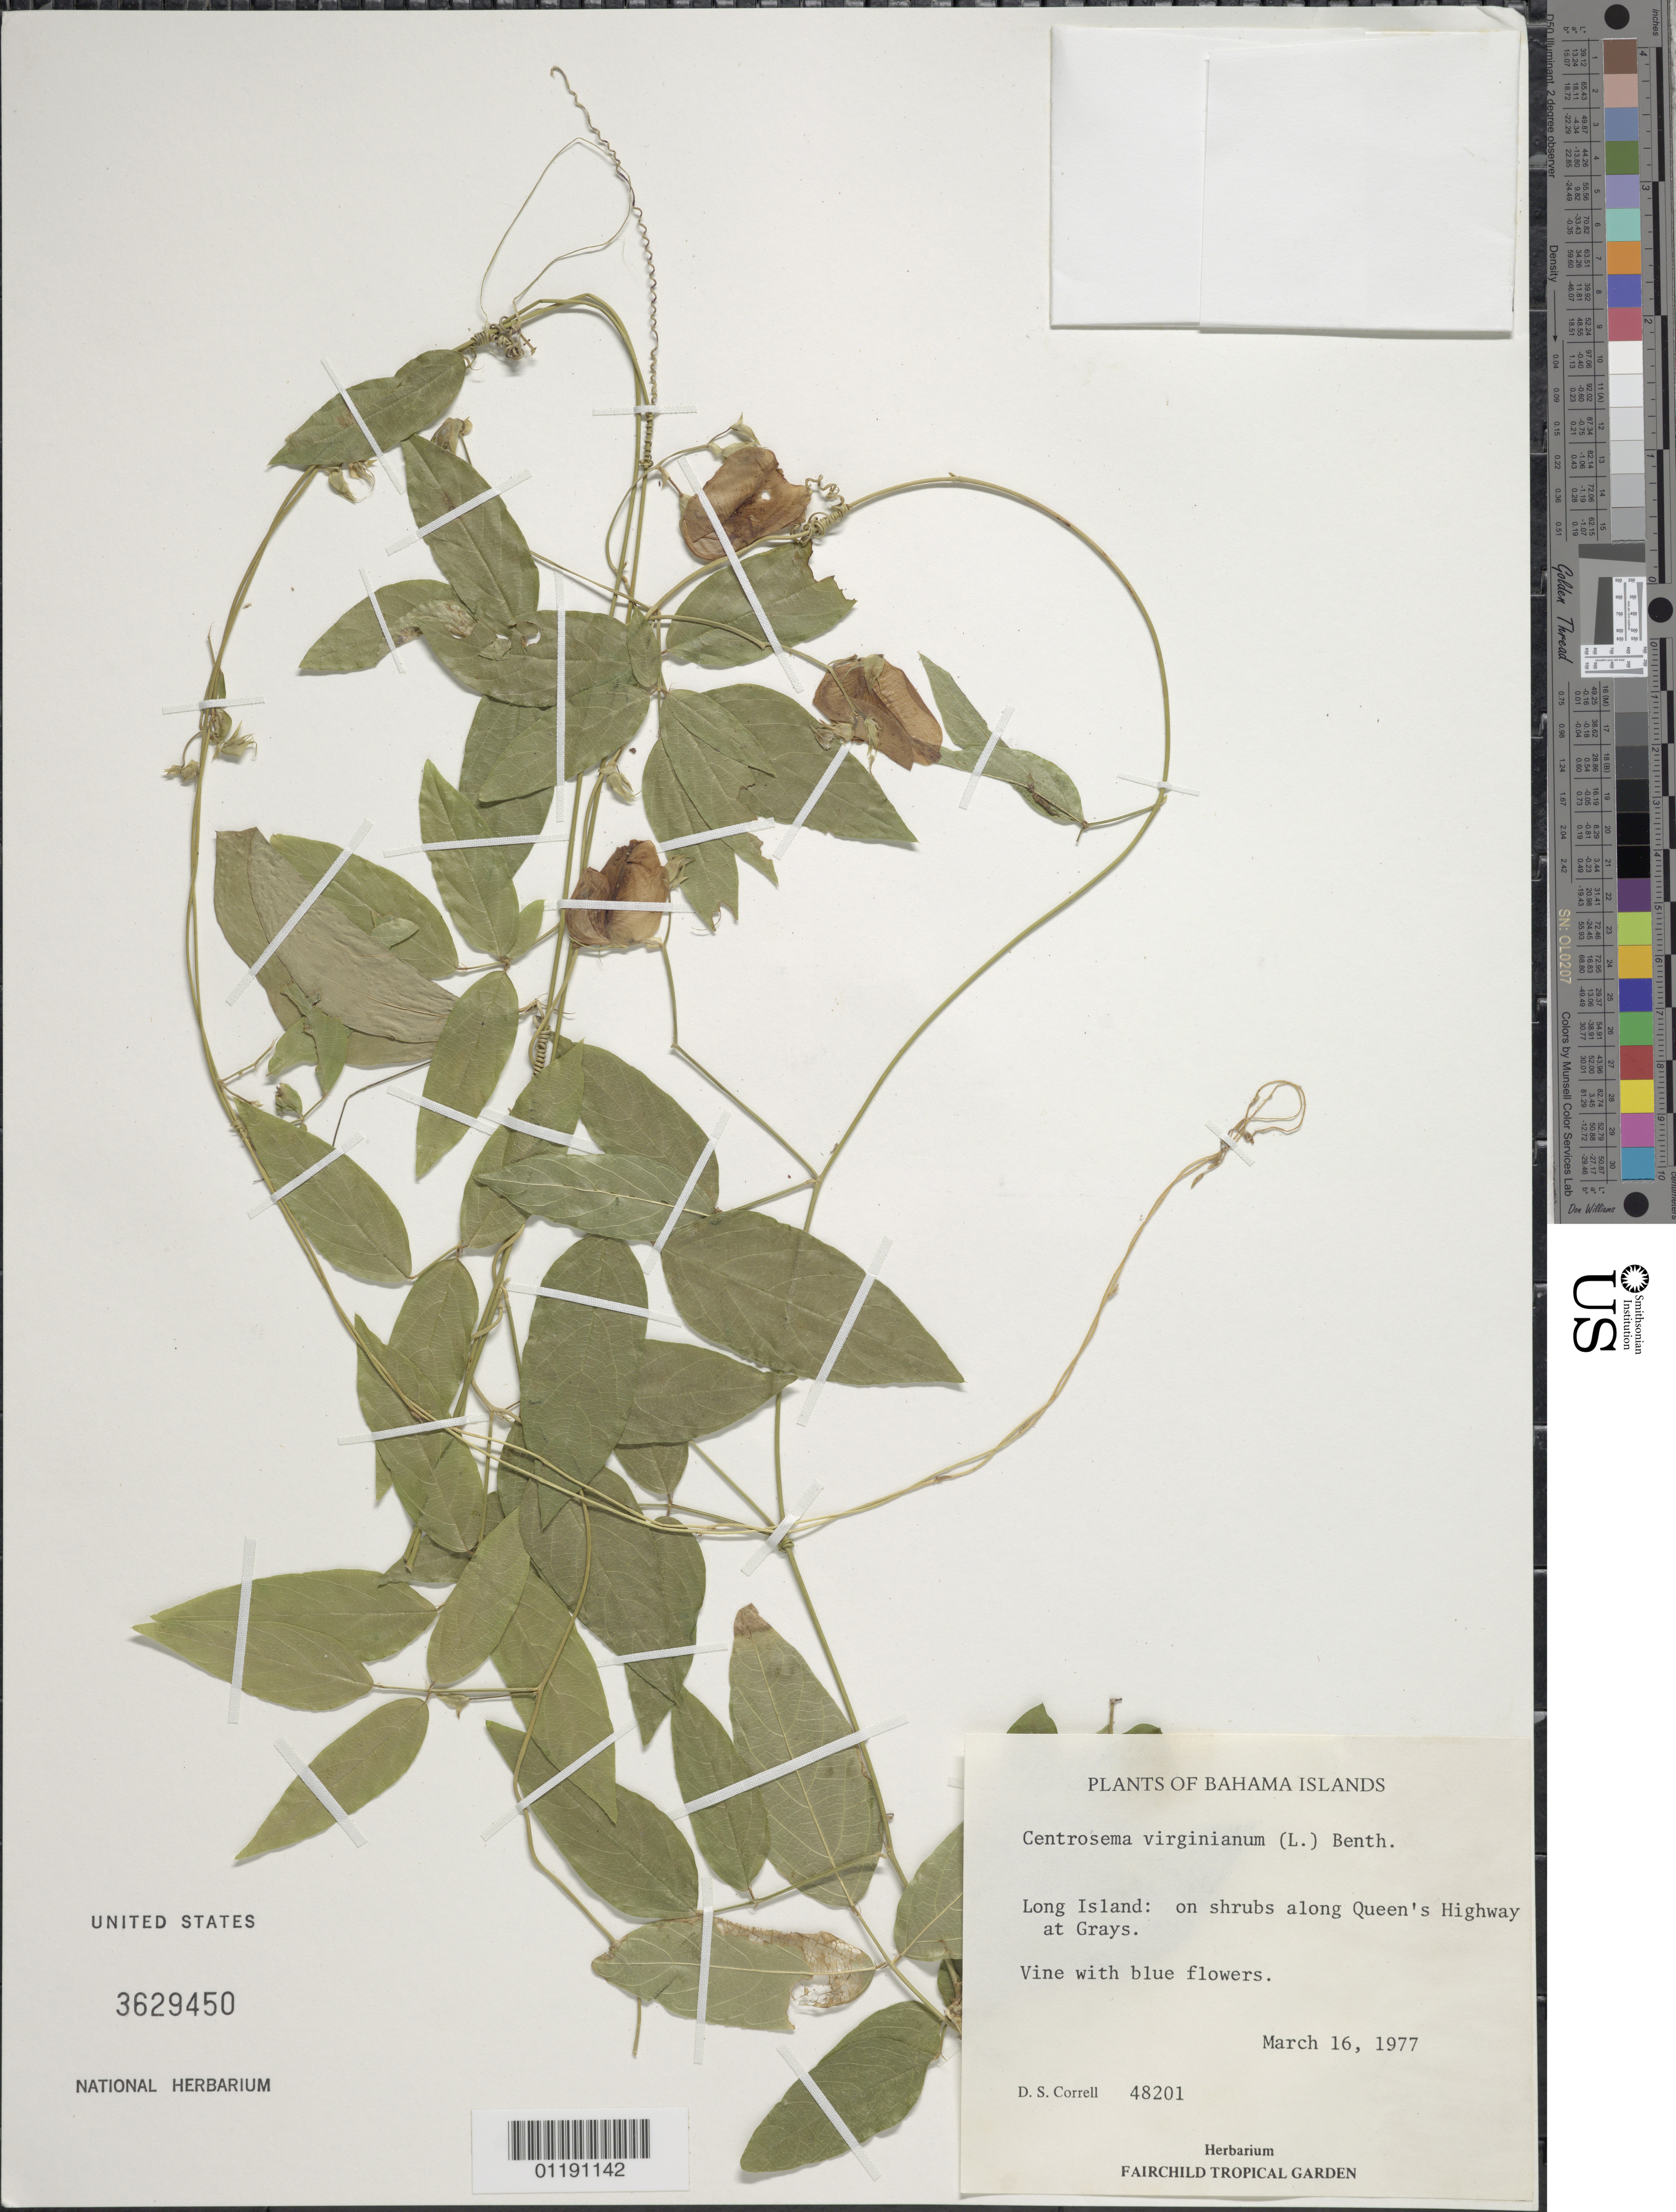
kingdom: Plantae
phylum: Tracheophyta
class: Magnoliopsida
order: Fabales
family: Fabaceae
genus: Centrosema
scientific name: Centrosema virginianum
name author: (L.) Benth.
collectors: D. S. Correll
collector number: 48201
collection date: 1977-03-16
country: Bahamas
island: Long Island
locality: On shrubs along Queen's Highway at Grays.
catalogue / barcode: US 3629450